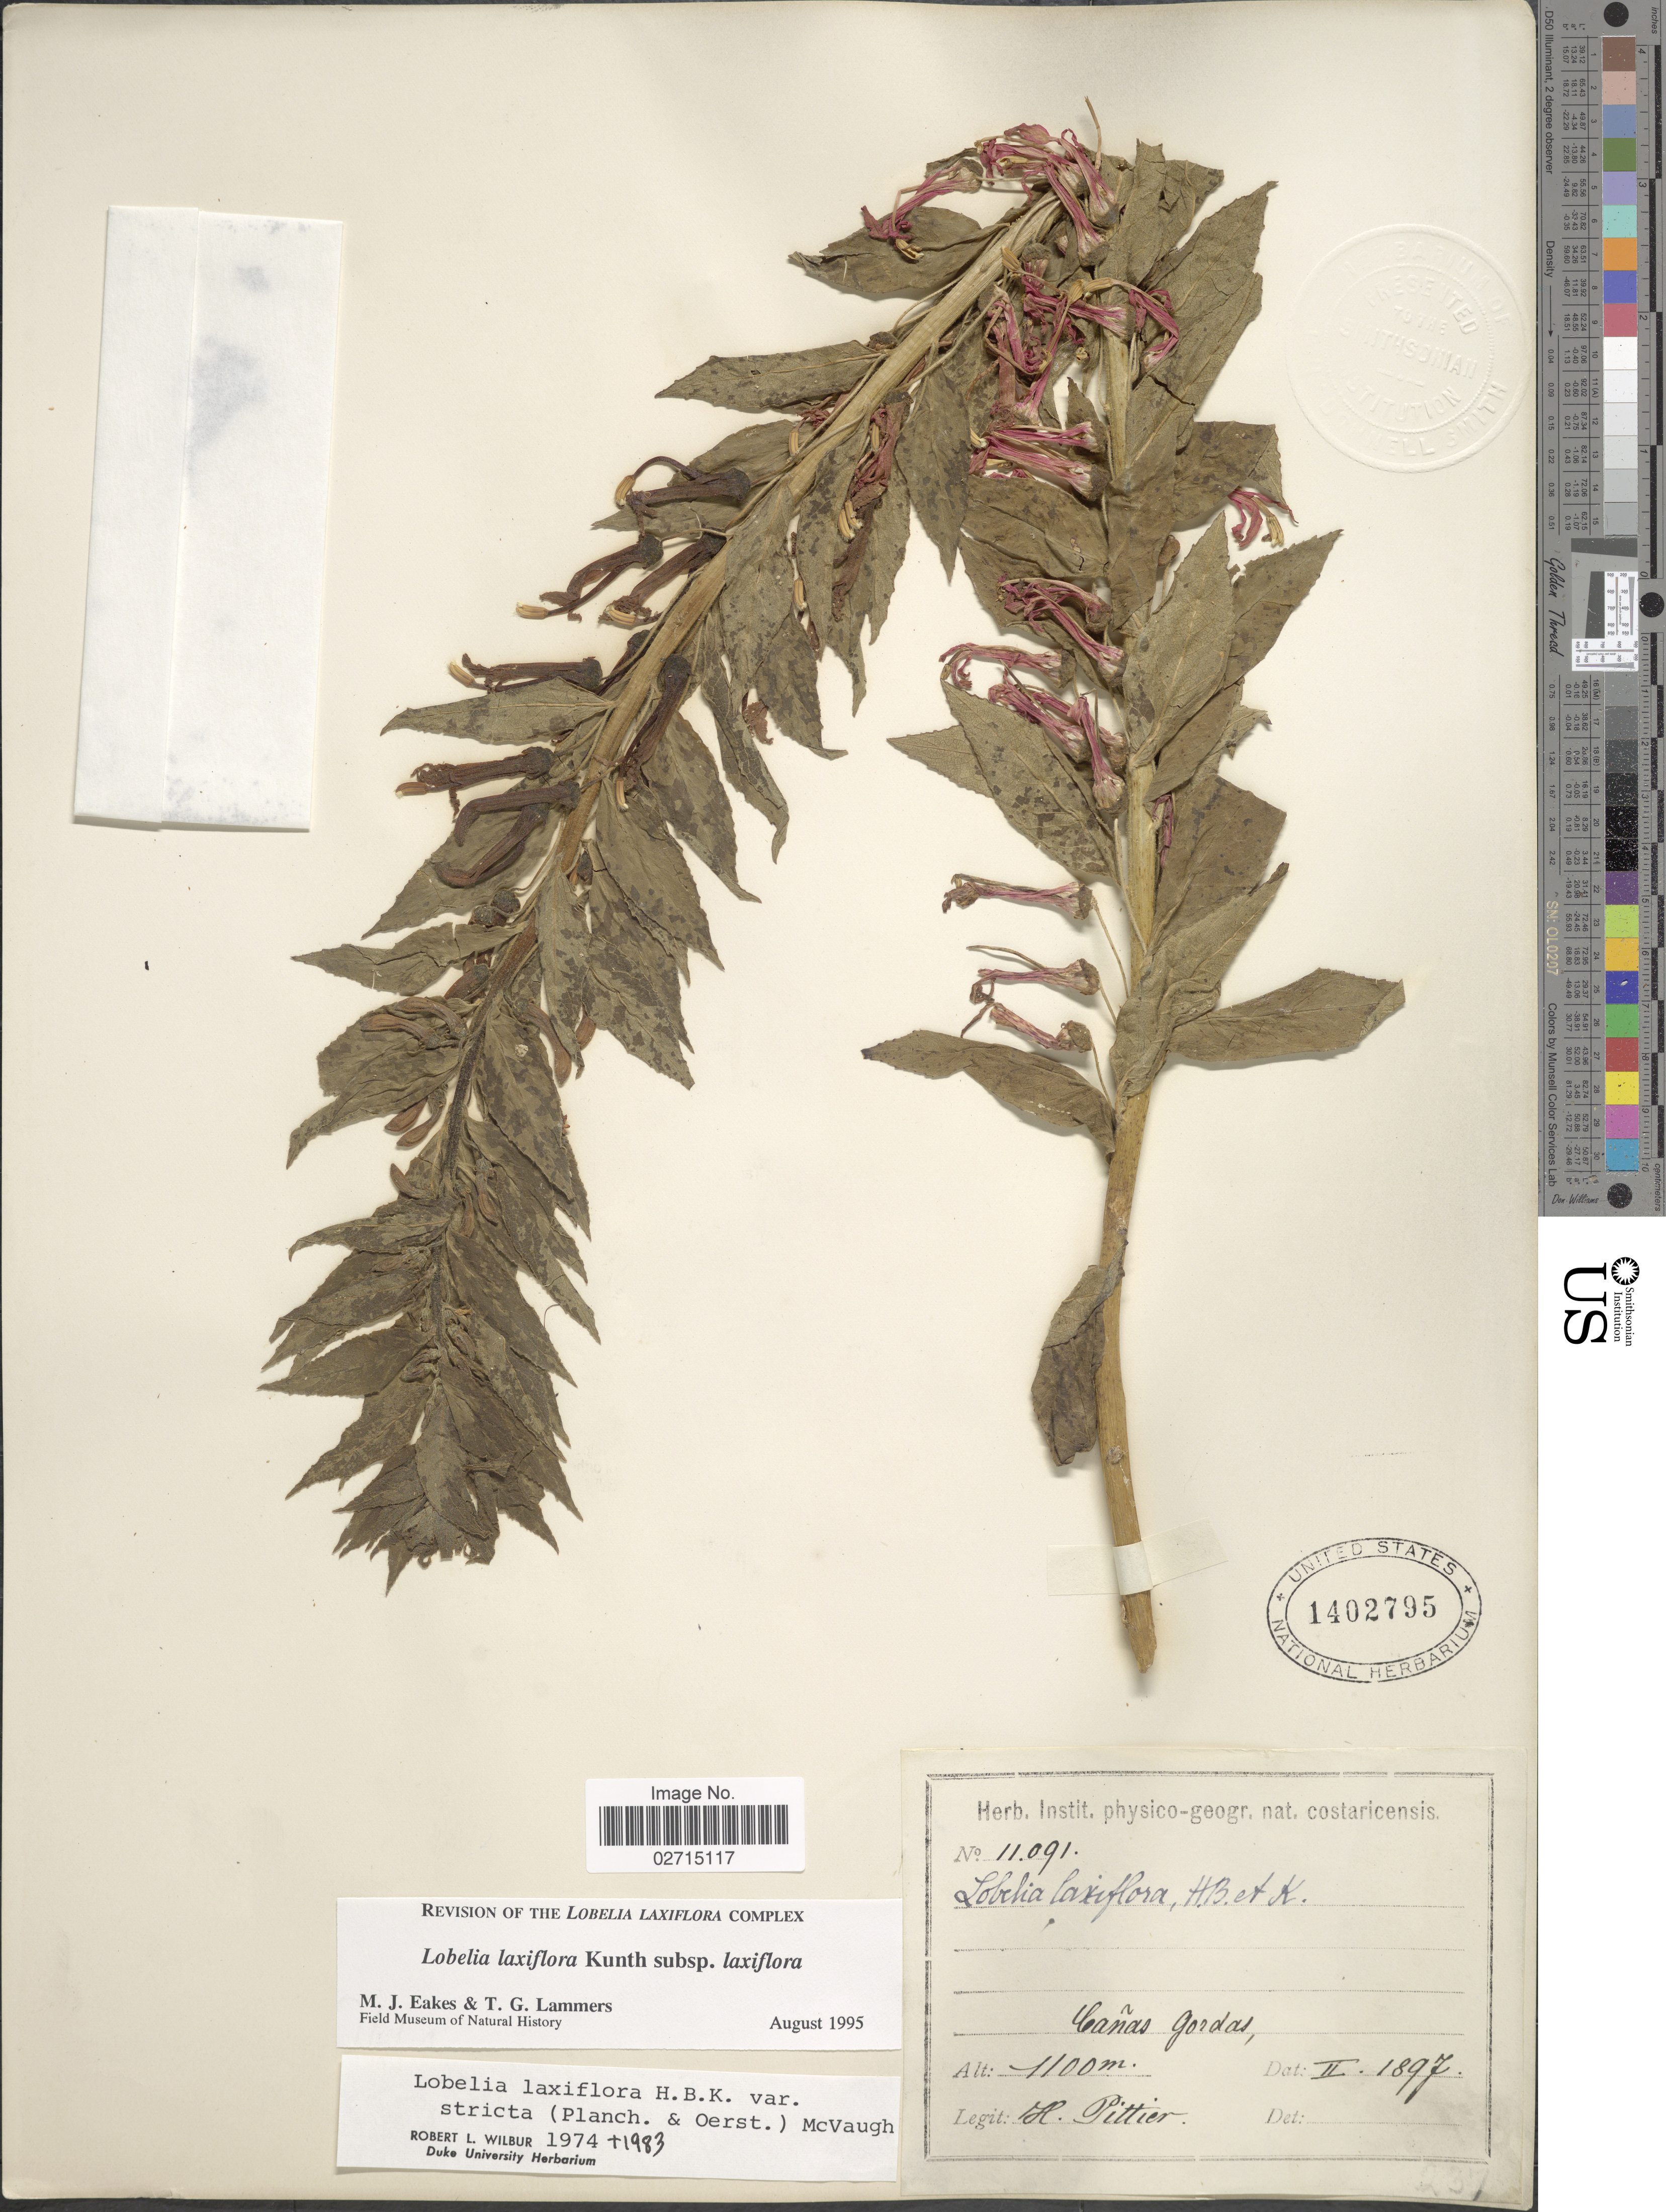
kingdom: Plantae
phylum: Tracheophyta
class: Magnoliopsida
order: Asterales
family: Campanulaceae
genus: Lobelia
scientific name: Lobelia laxiflora subsp. laxiflora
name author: Kunth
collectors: H. F. Pittier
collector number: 11091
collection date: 1897-02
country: Costa Rica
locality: Cañas Gordas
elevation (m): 1100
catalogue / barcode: US 1402795